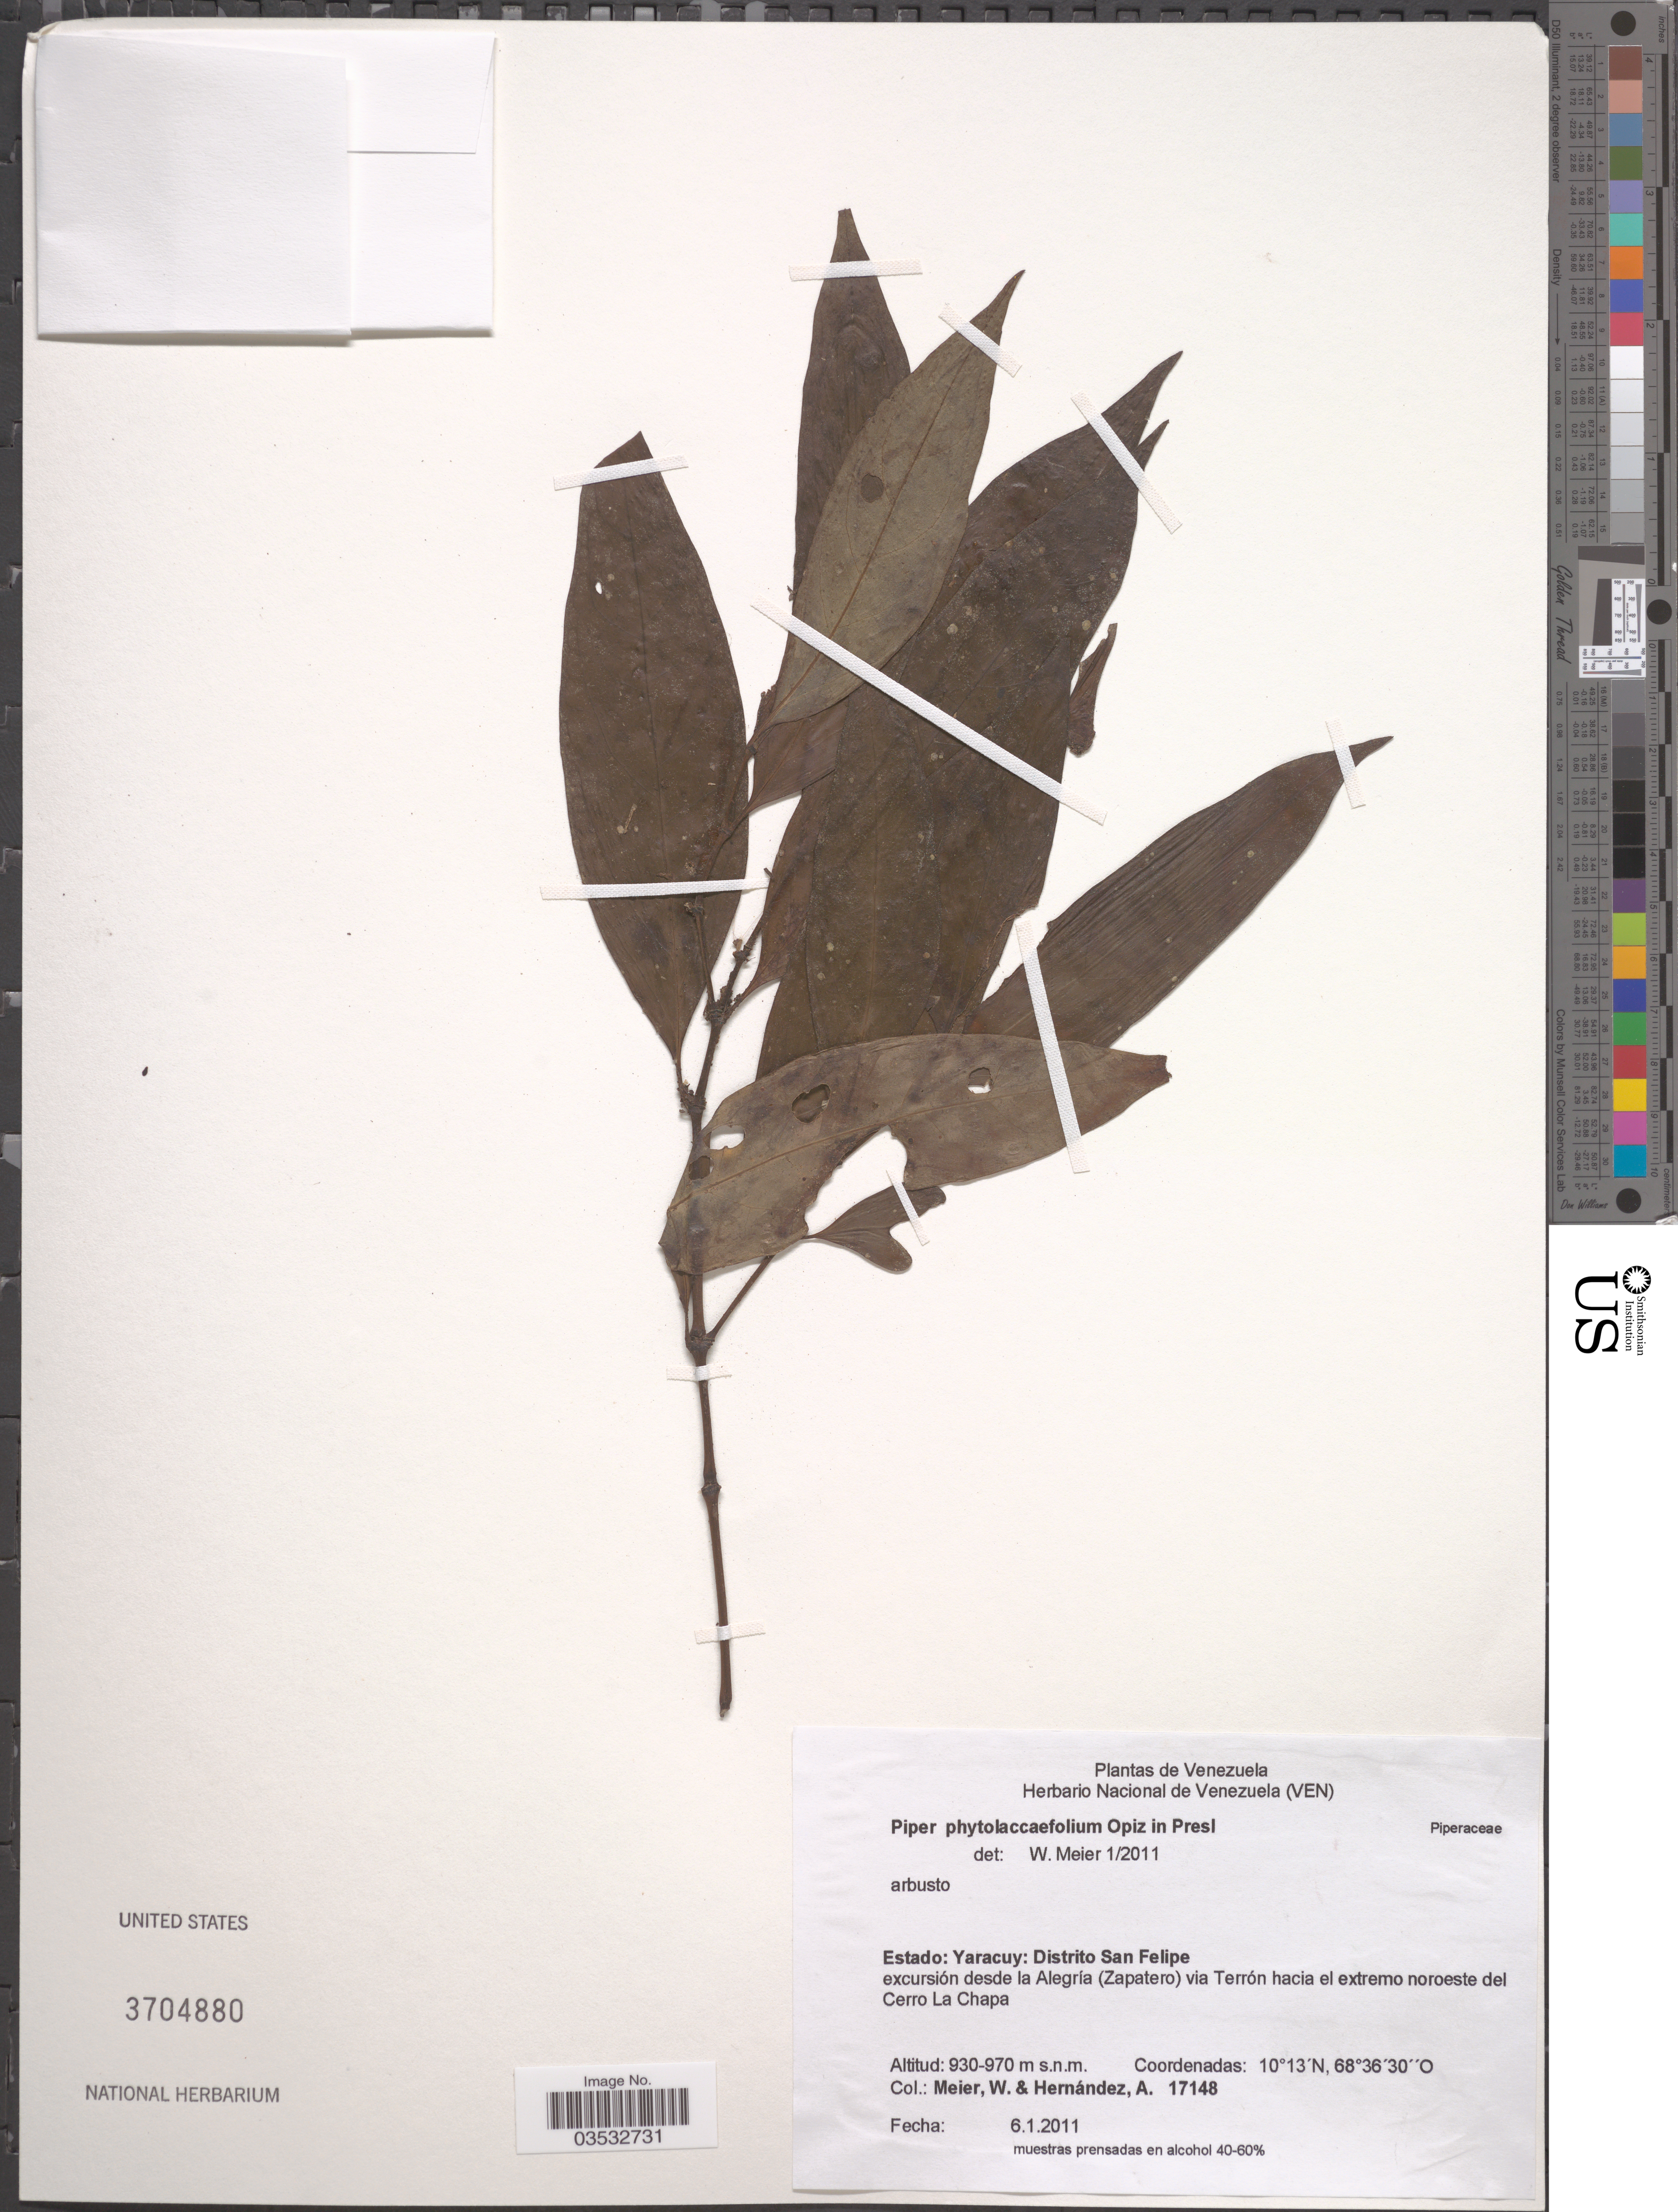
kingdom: Plantae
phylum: Tracheophyta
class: Magnoliopsida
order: Piperales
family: Piperaceae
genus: Piper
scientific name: Piper phytolaccifolium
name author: Opiz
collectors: W. Meier & A. Hernández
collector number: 17148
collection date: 2011-01-06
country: Venezuela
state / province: Yaracuy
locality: Distrito San Felipe. Excursión desde la Alegría (Zapatero) via Terrón hacia el extremo noroeste del Cerro La Chapa.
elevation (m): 930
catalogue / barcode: US 3704880